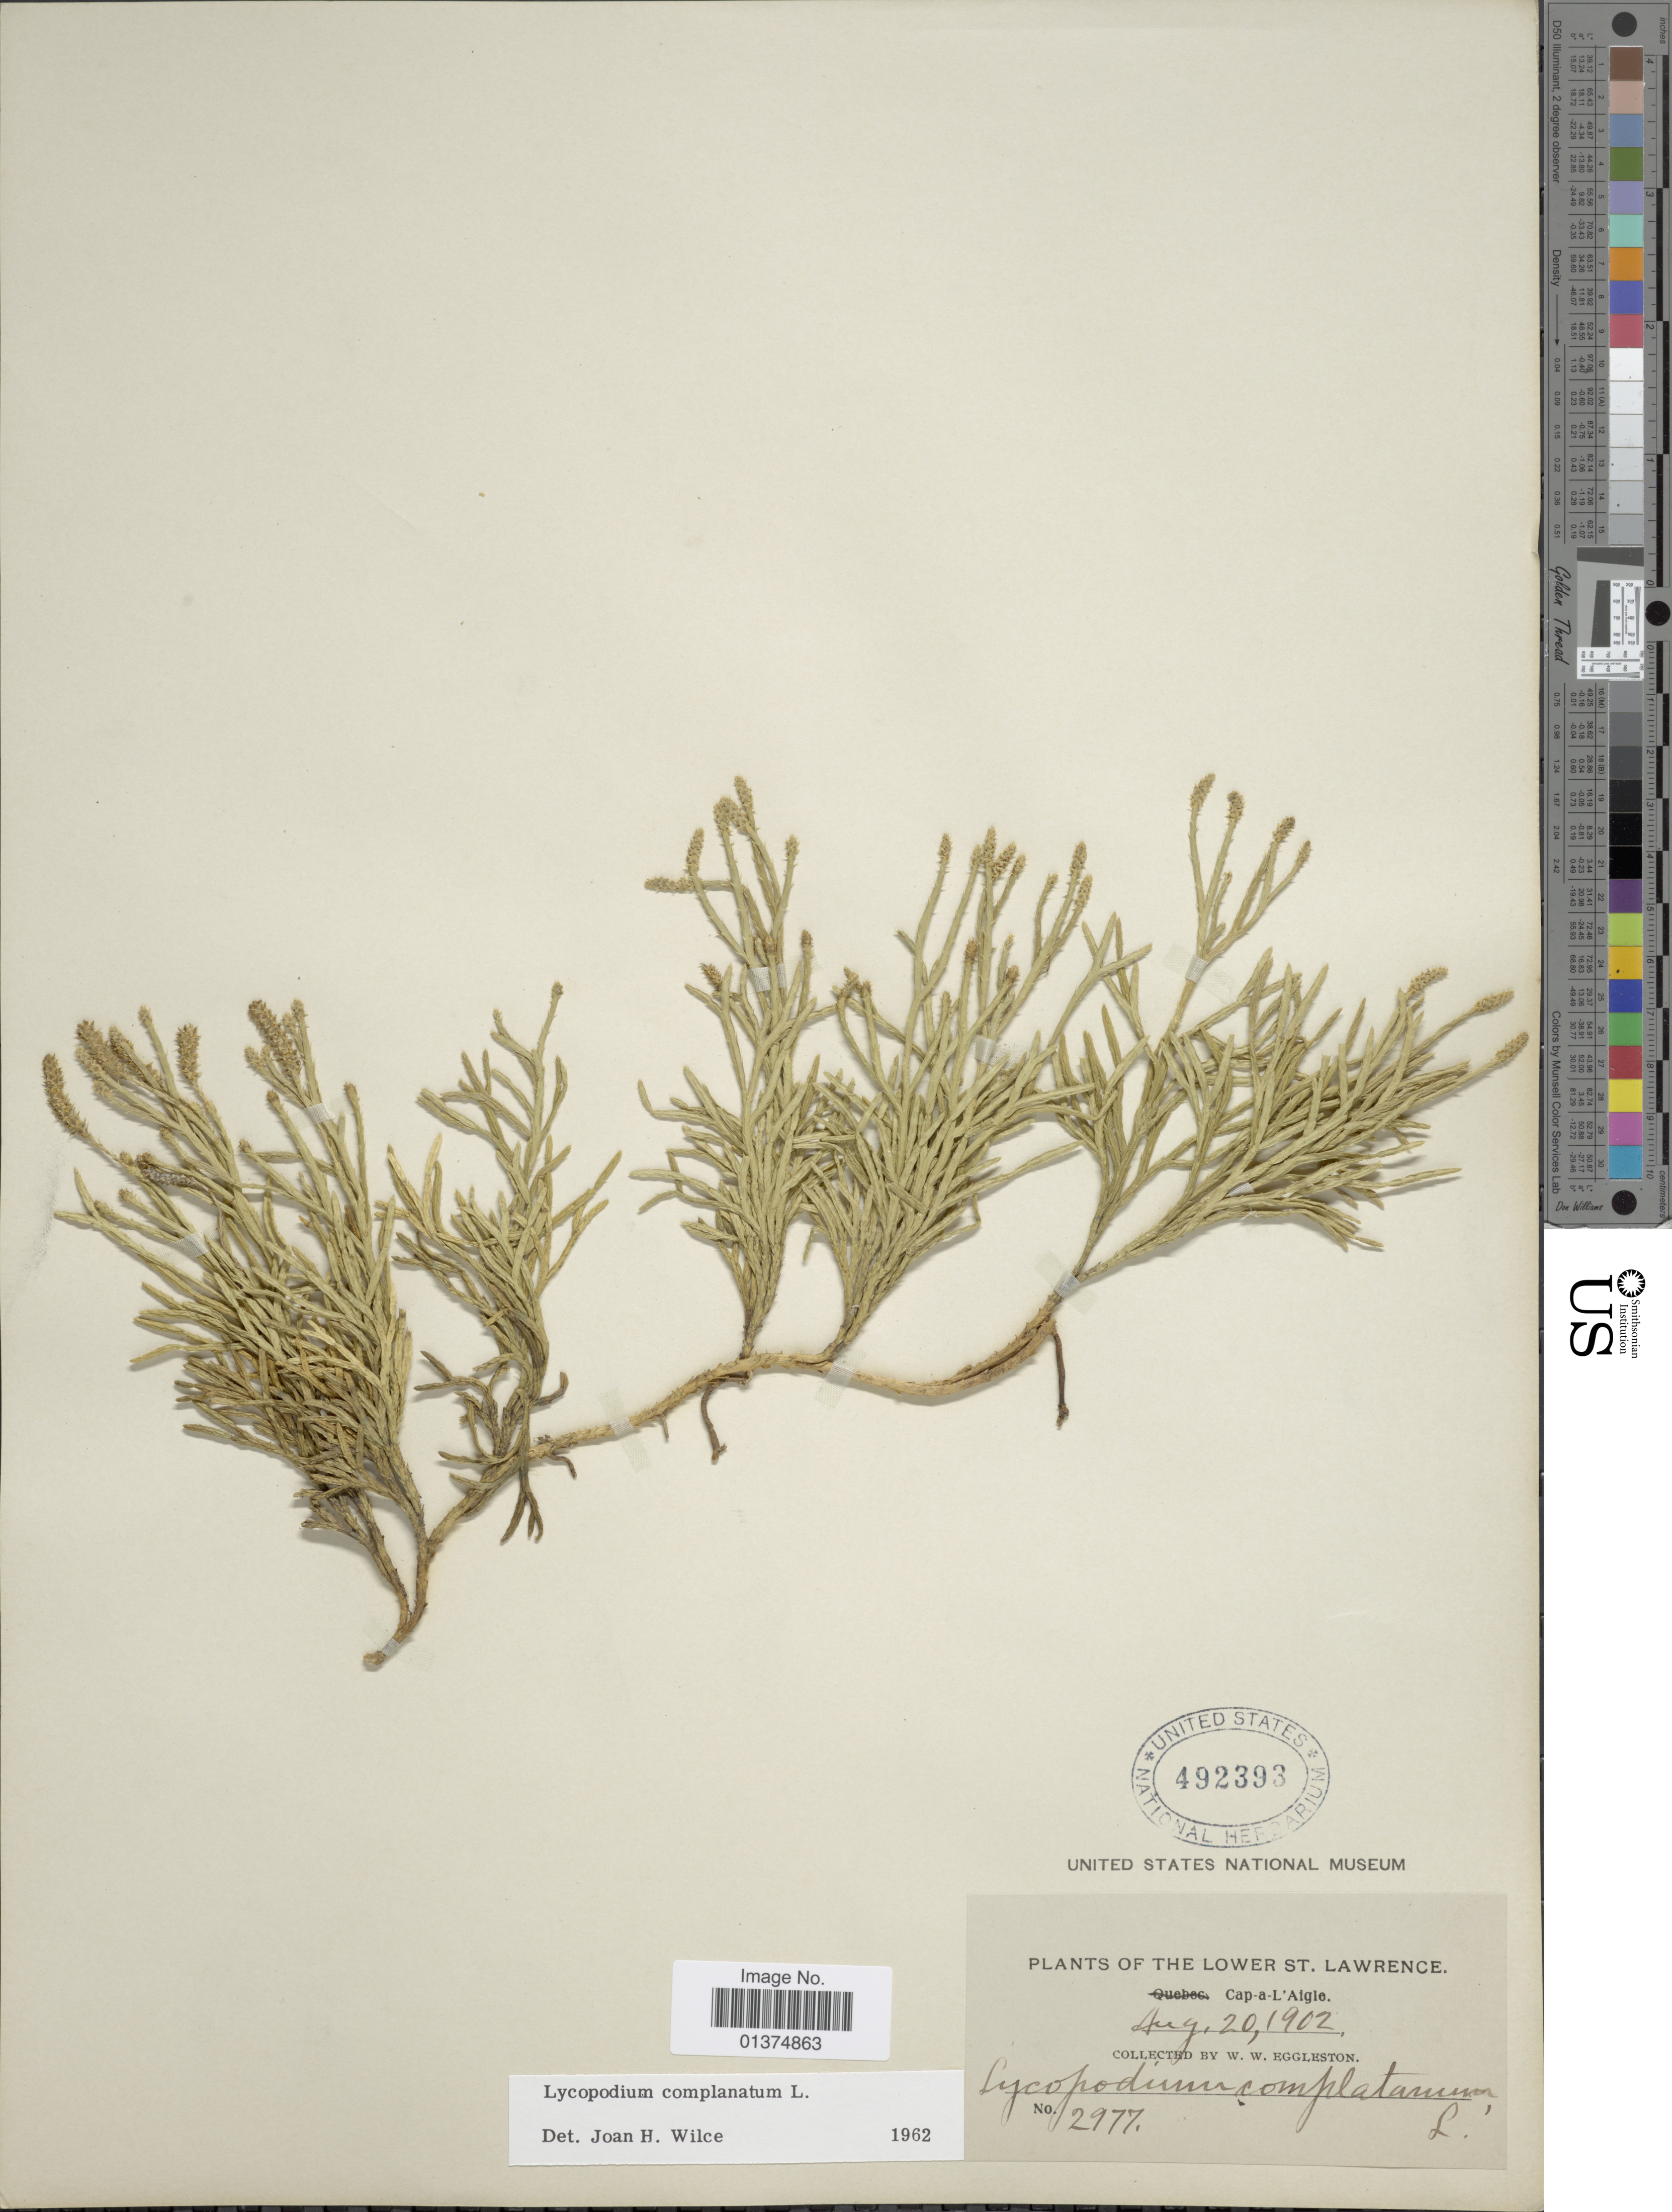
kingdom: Plantae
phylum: Tracheophyta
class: Lycopodiopsida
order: Lycopodiales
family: Lycopodiaceae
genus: Diphasiastrum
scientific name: Diphasiastrum complanatum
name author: (L.) Holub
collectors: W. W. Eggleston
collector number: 2977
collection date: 1902-08-20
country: Canada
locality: The Lower St Lawrence, Cap-a-L'Aigie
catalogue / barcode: US 492393